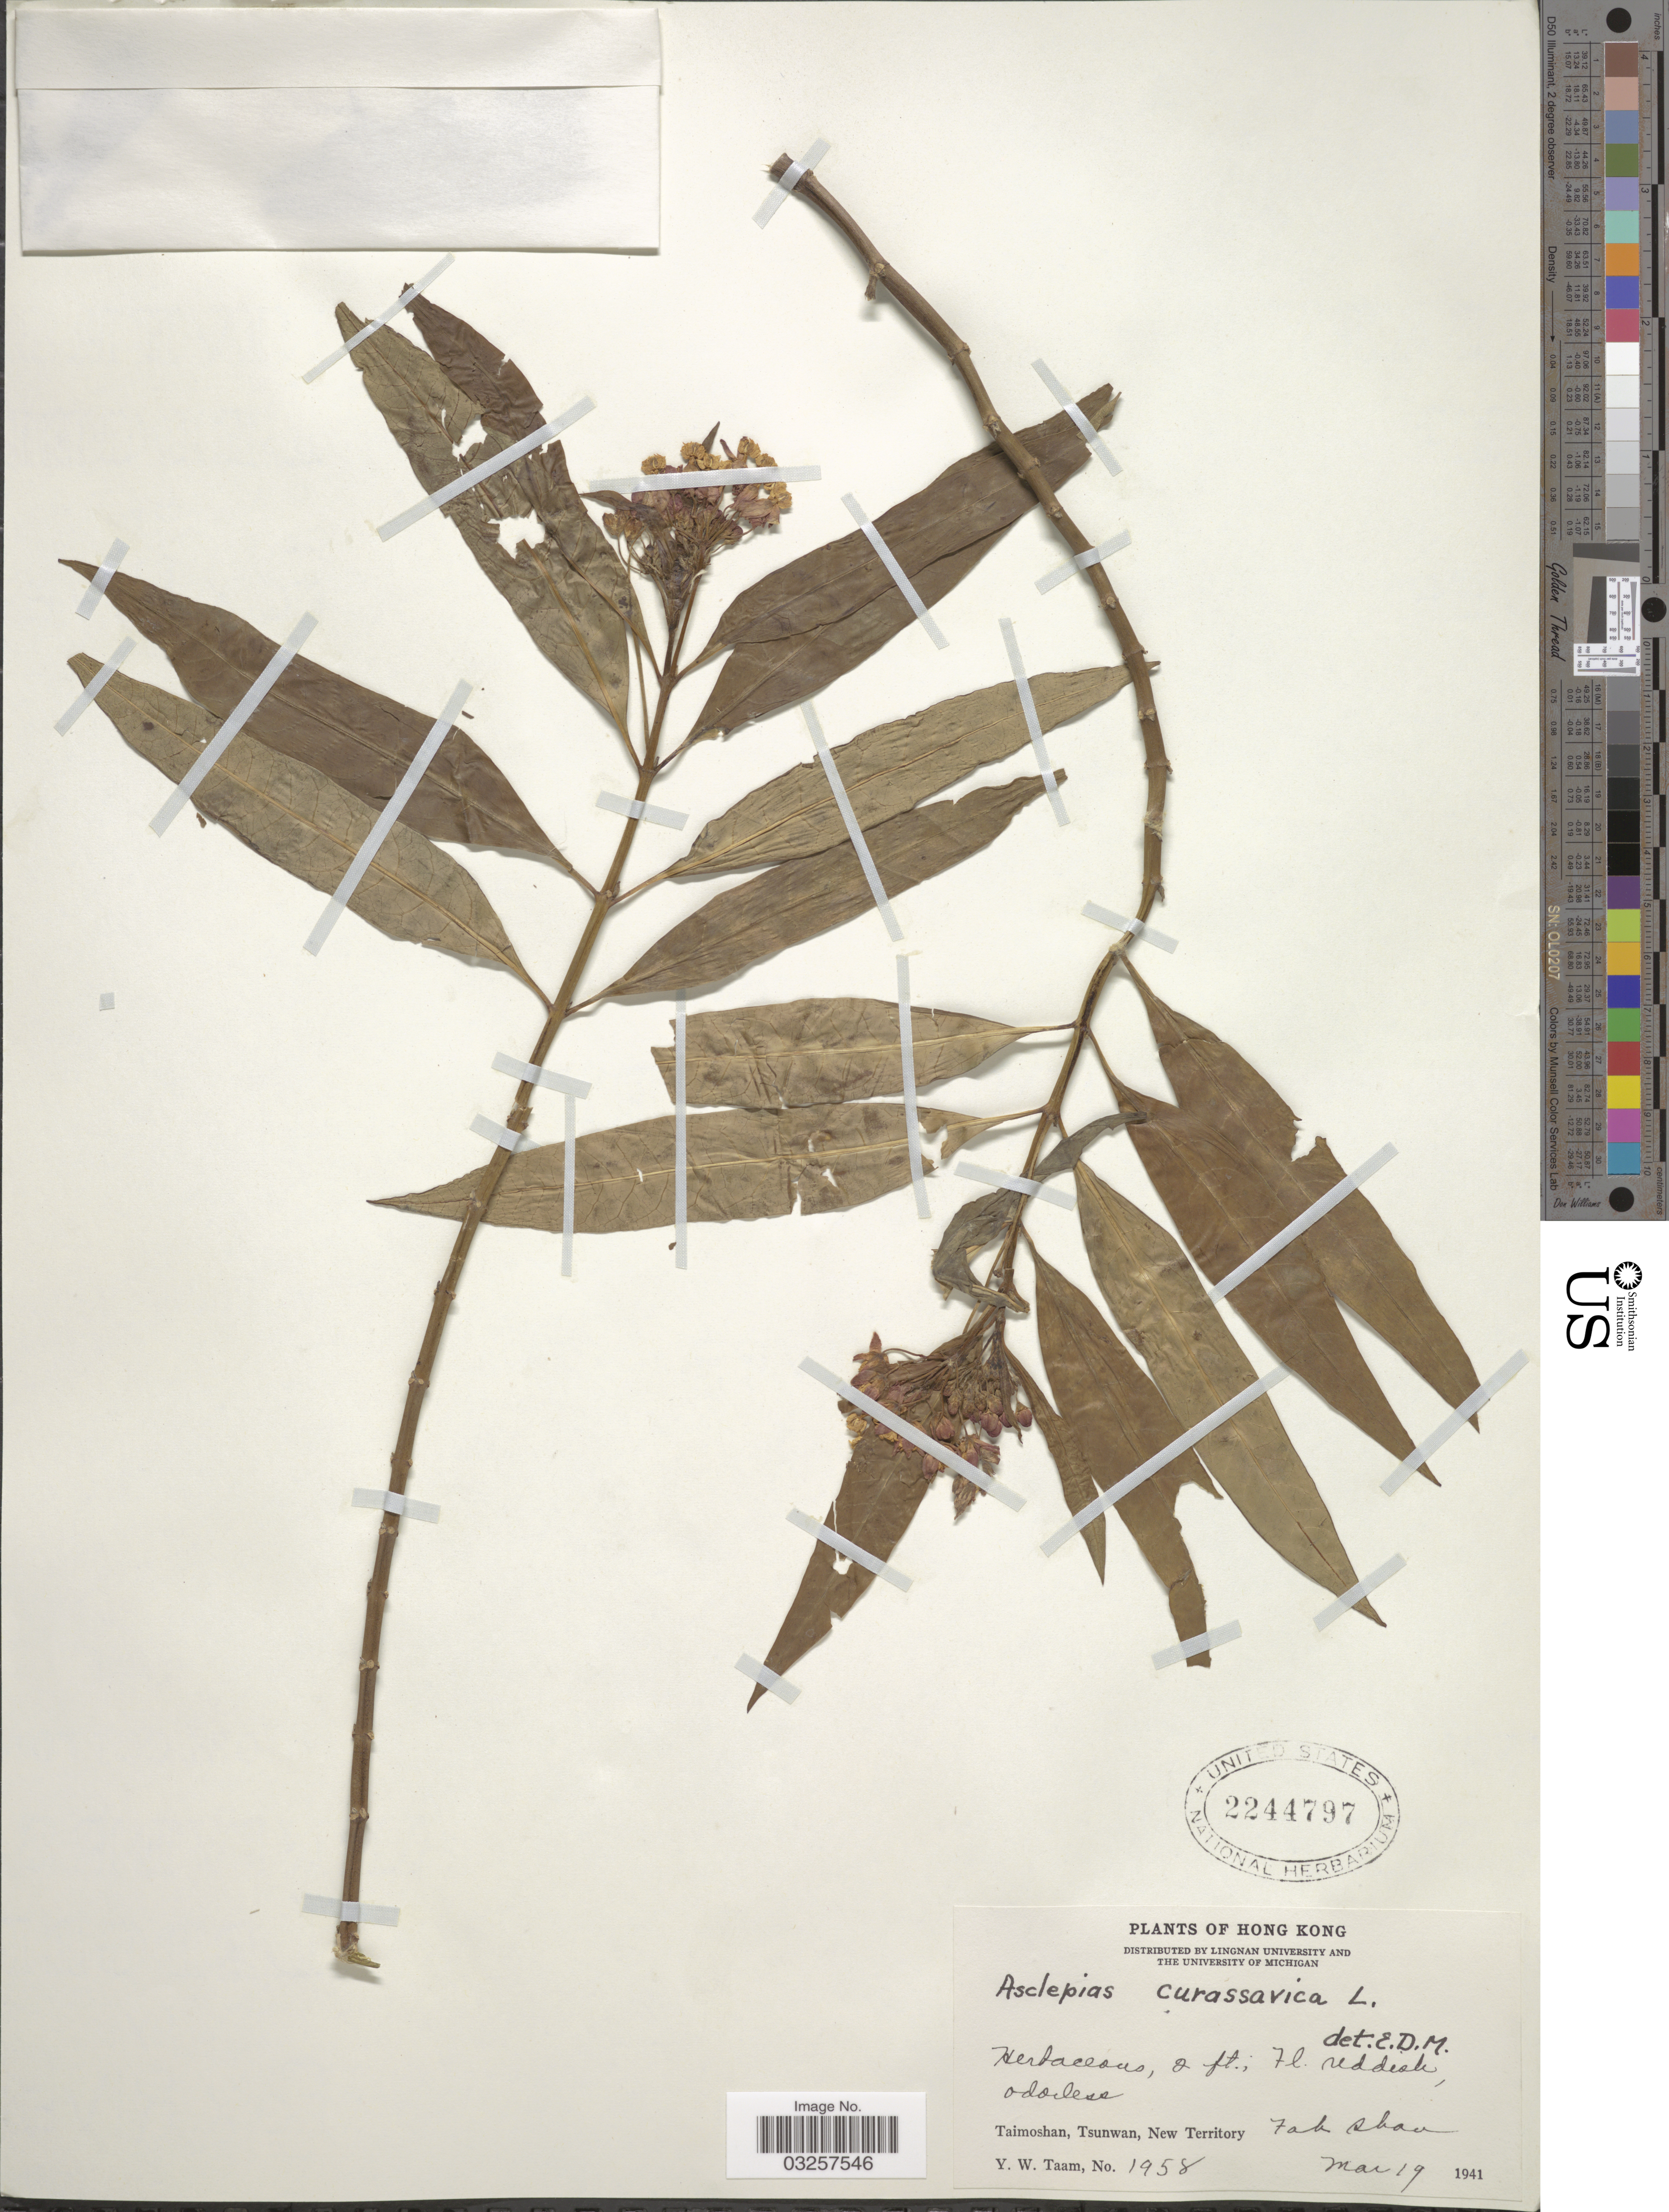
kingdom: Plantae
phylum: Tracheophyta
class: Magnoliopsida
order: Gentianales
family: Apocynaceae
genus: Asclepias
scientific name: Asclepias curassavica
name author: L.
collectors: Y. W. Taam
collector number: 1958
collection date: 1941-03-19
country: China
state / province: Hong Kong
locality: Taimoshan, Tsunwan, New Territory. Fak Shan. [interpreted]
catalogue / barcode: US 2244797